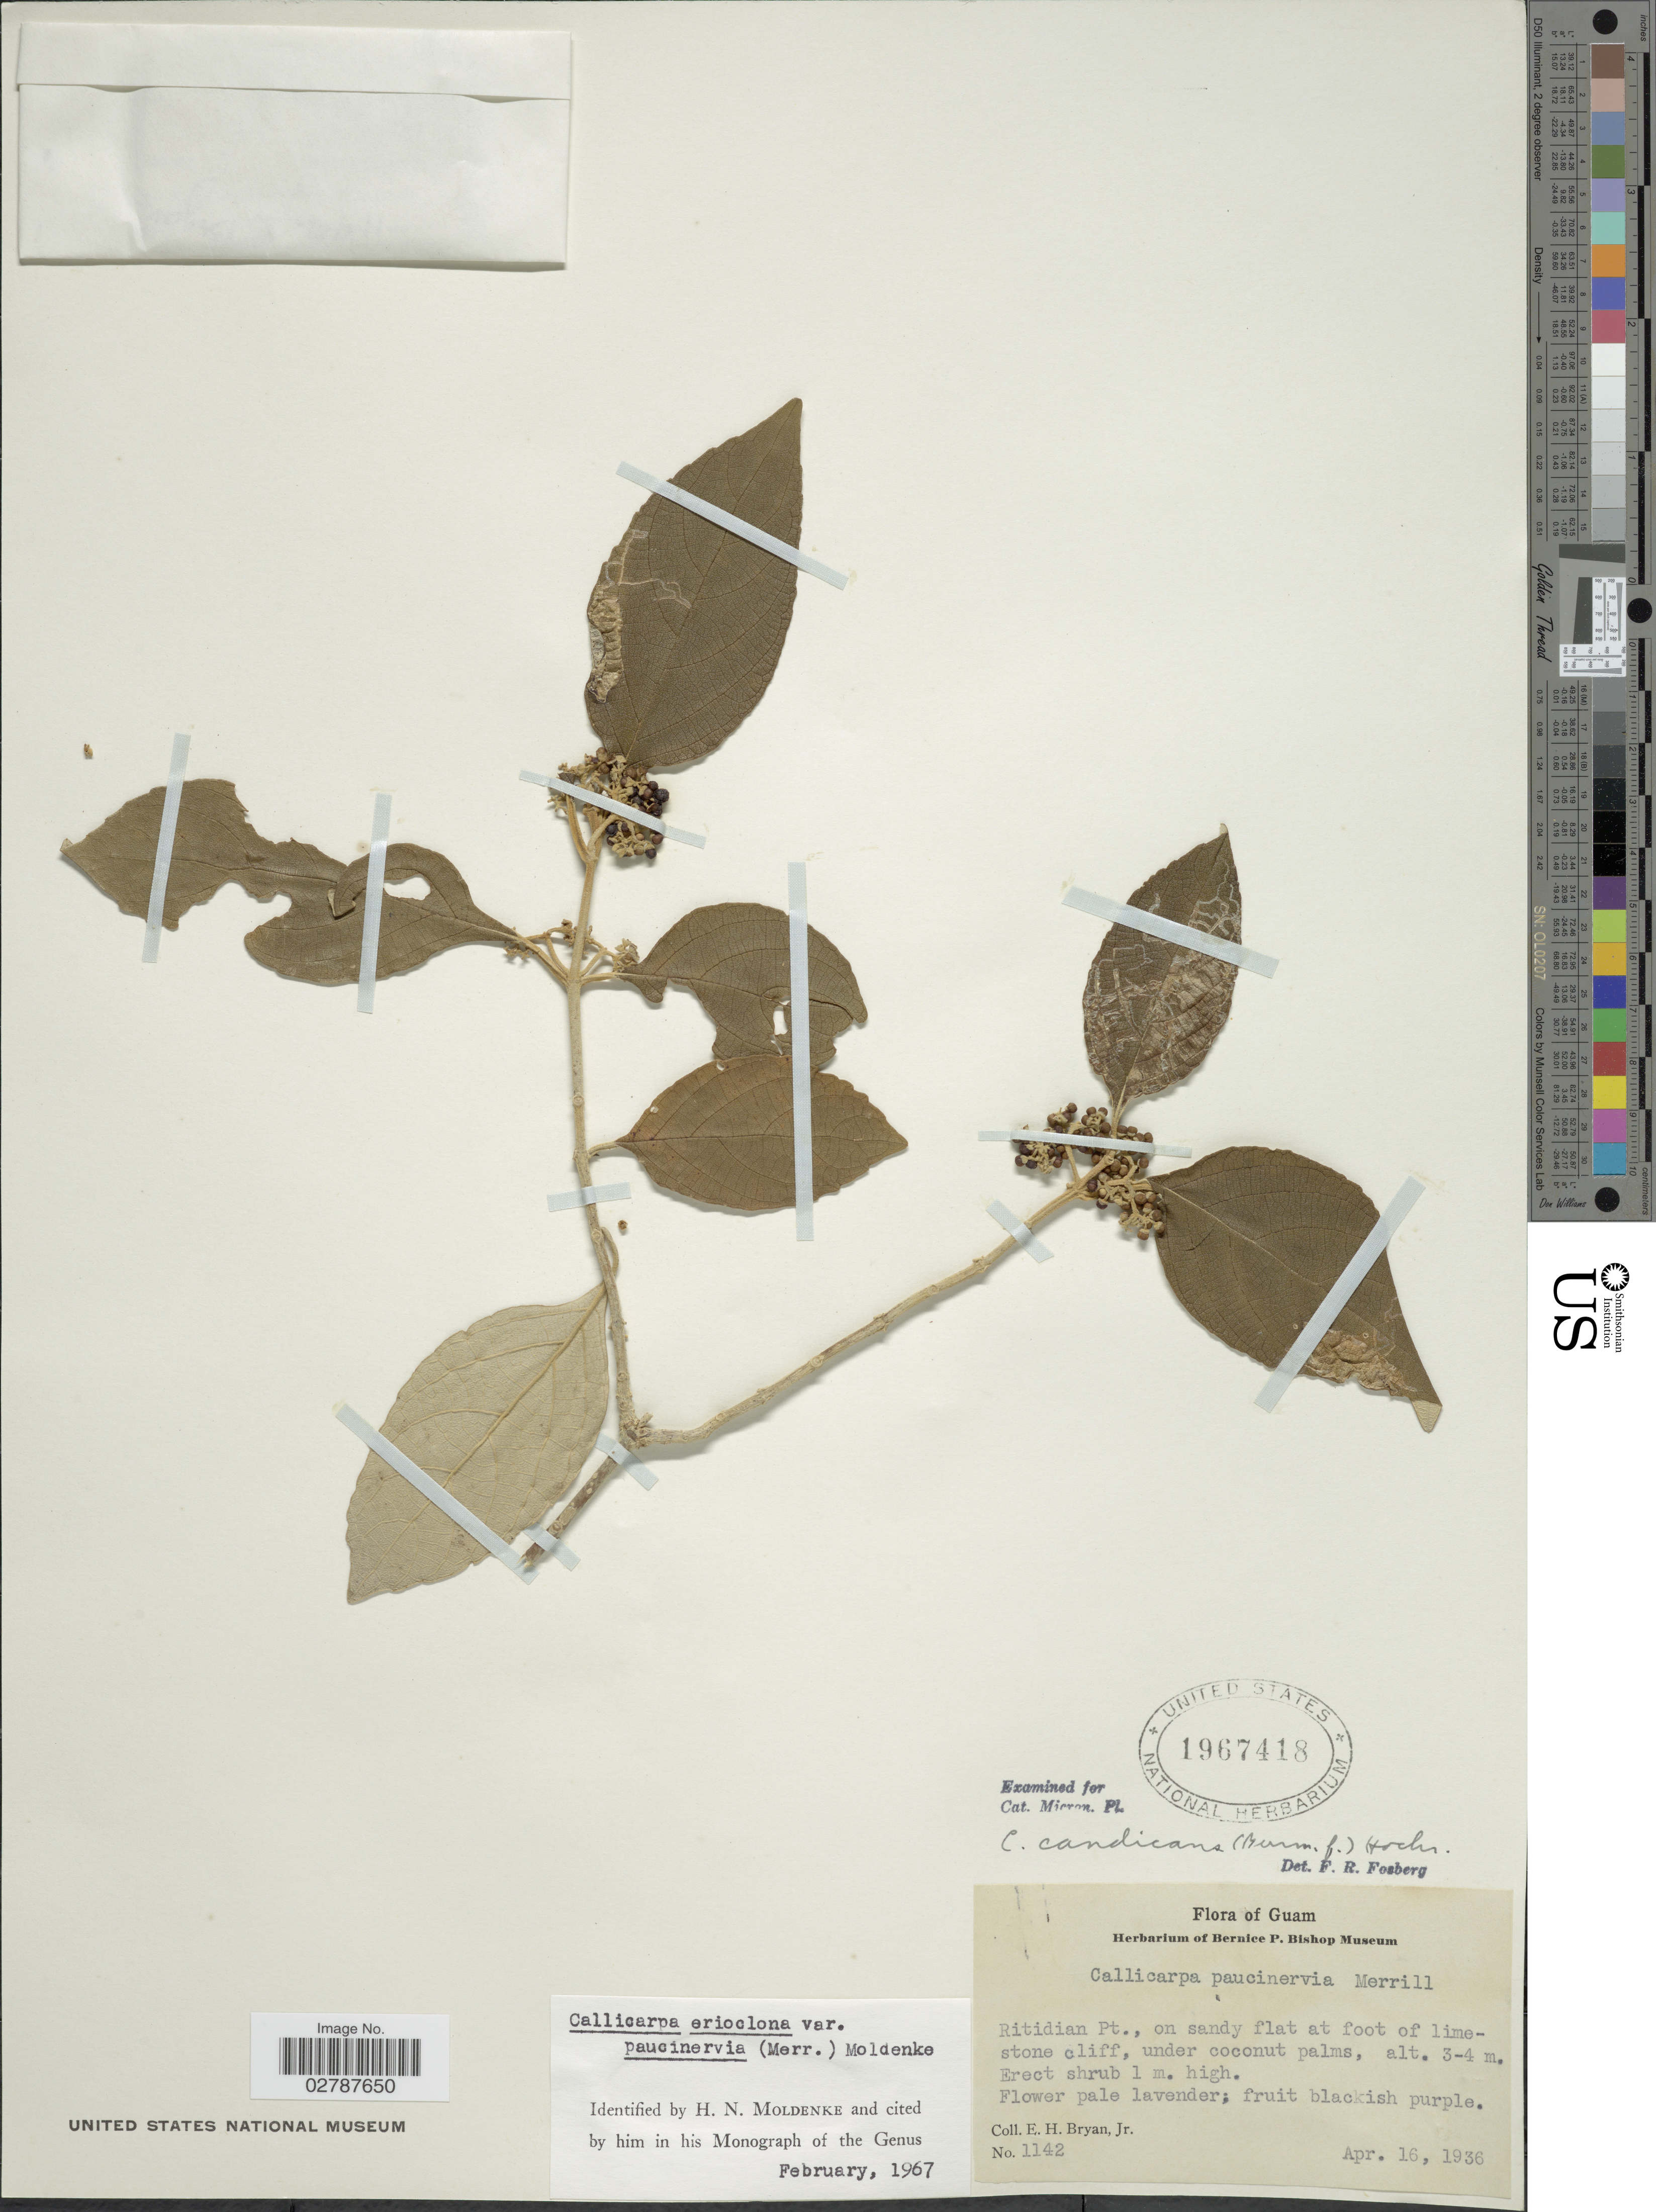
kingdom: Plantae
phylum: Tracheophyta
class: Magnoliopsida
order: Lamiales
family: Lamiaceae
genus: Callicarpa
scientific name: Callicarpa candicans var. paucinervia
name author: (Merr.) Fosberg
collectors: E. Bryan Jr.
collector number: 1142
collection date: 1936-04-16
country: Guam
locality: Ritidian Pt.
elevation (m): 3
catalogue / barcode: US 1967418